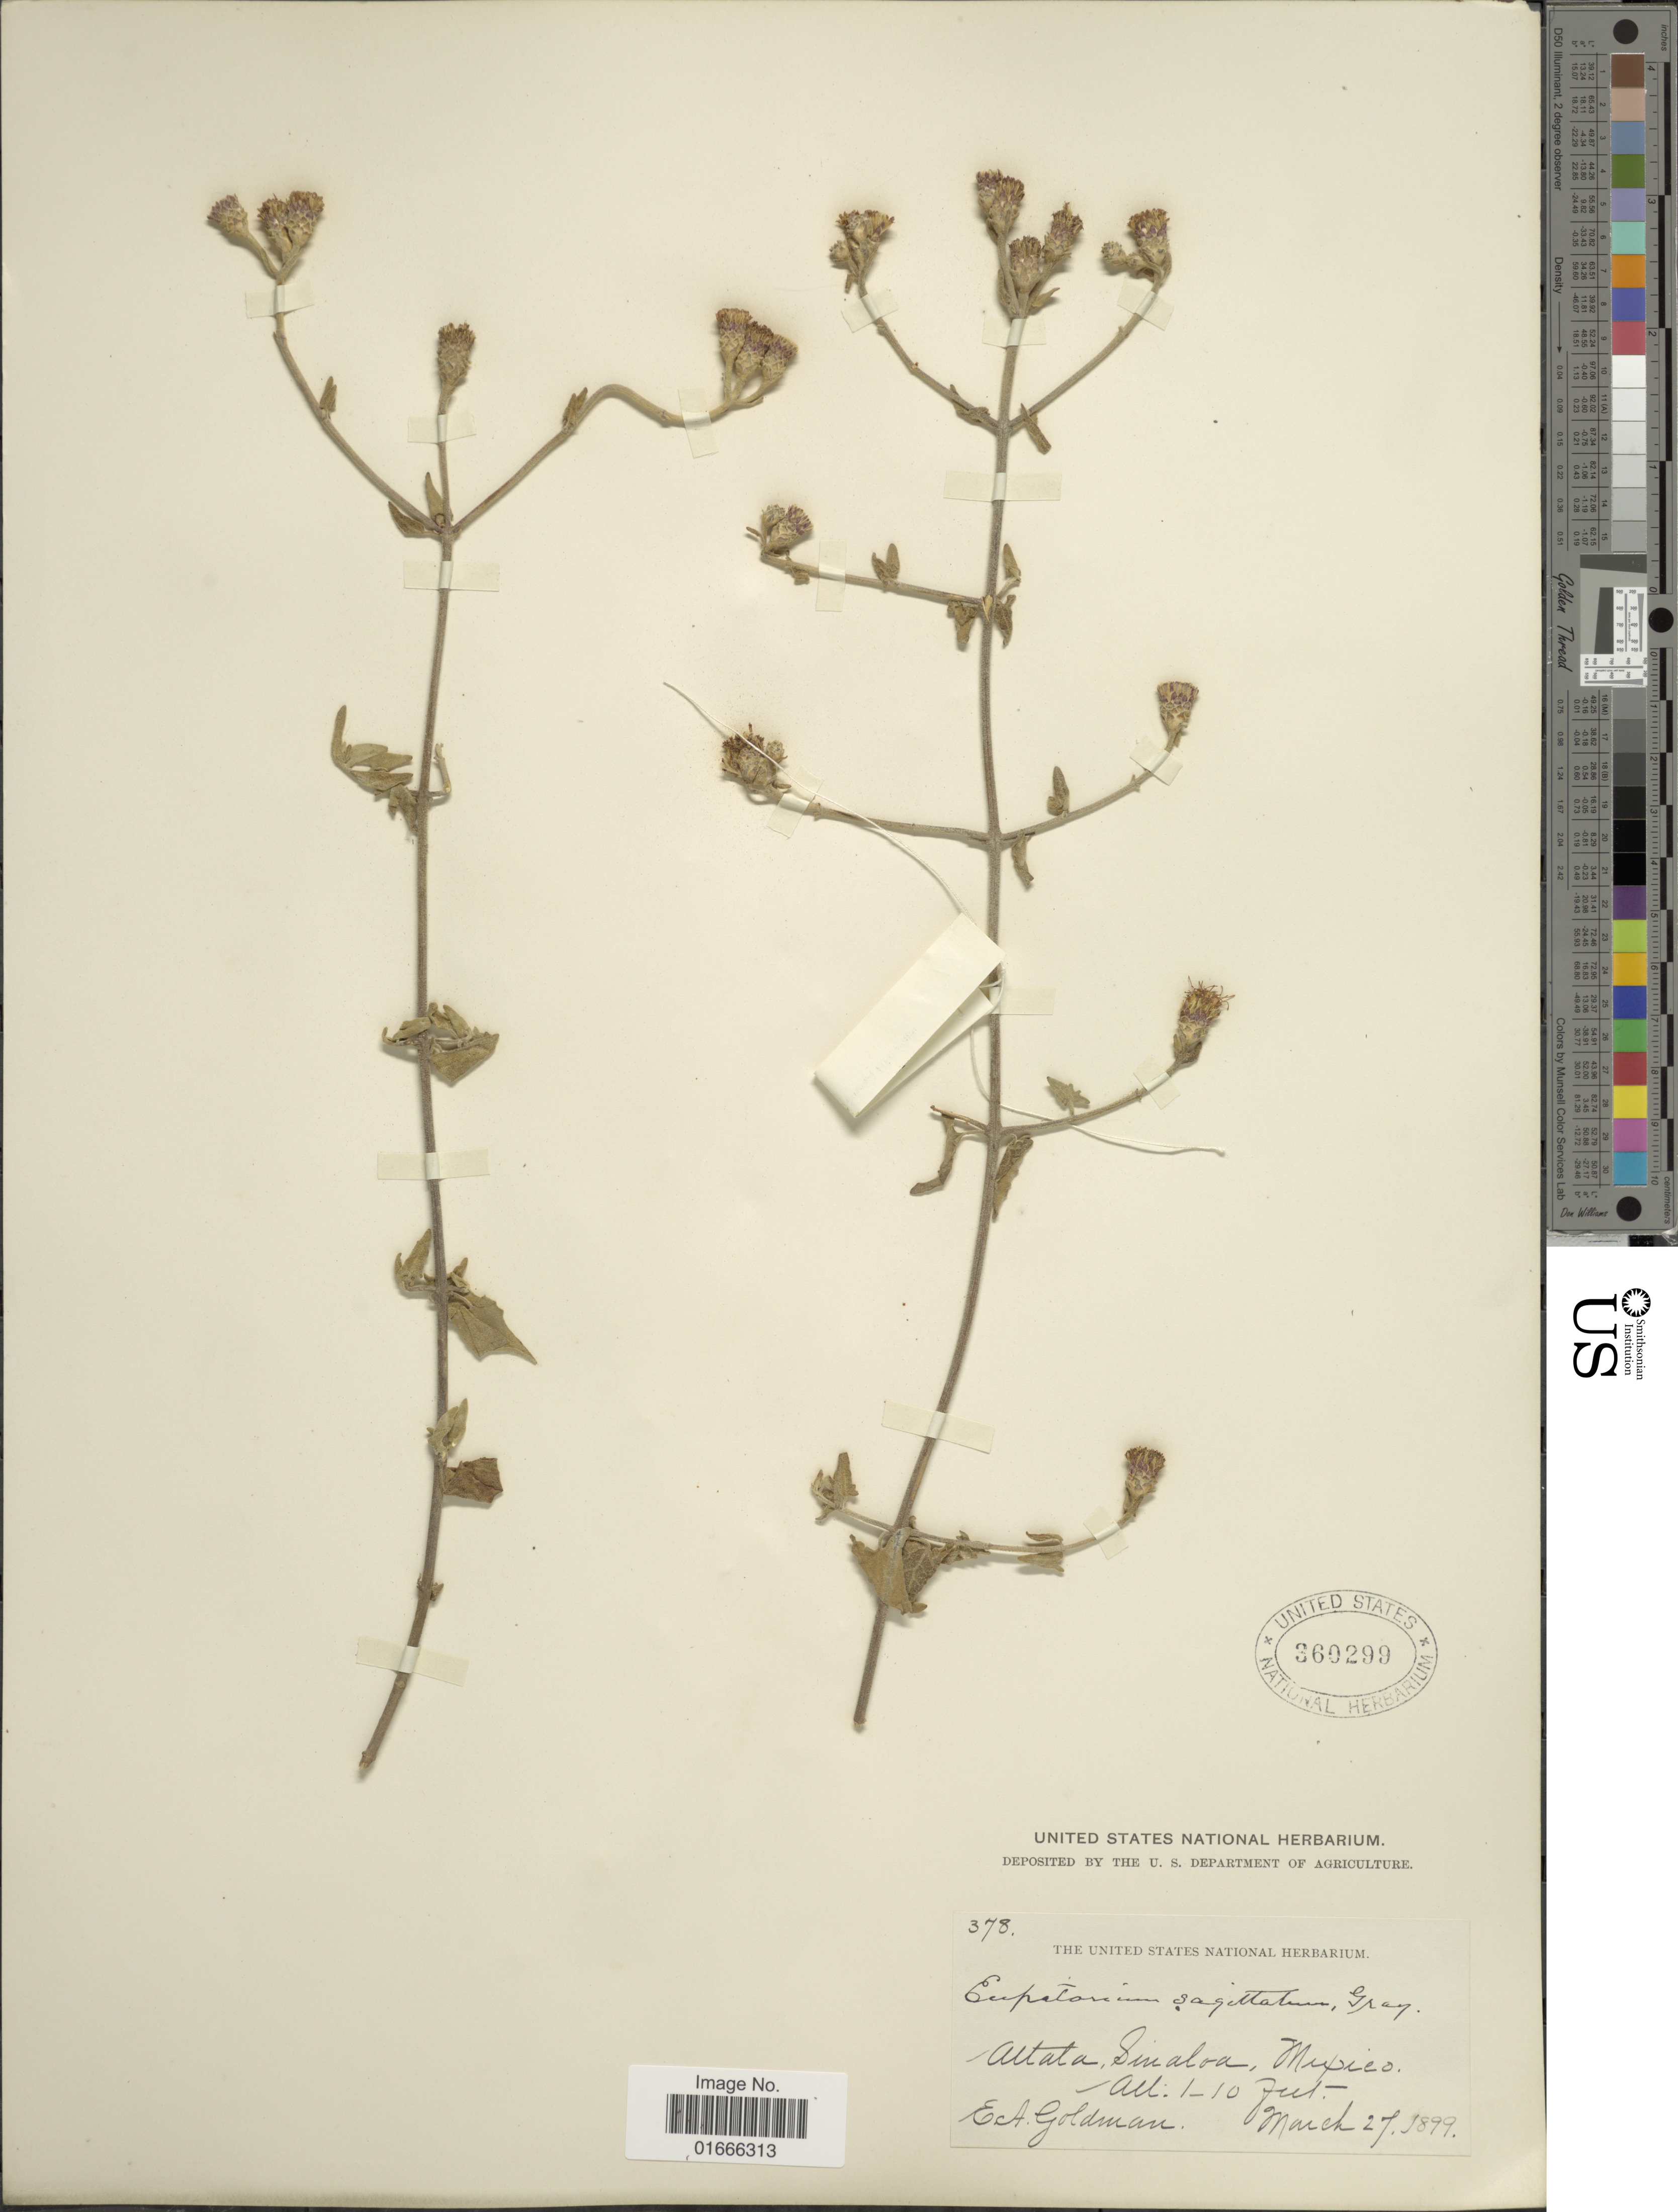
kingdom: Plantae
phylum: Tracheophyta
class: Magnoliopsida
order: Asterales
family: Asteraceae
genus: Chromolaena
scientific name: Chromolaena sagittata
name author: (A. Gray) R.M. King & H. Rob.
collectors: E. A. Goldman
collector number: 378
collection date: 1899-03-27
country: Mexico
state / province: Sinaloa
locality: Altata Sinaloa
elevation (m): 0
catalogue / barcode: US 360299